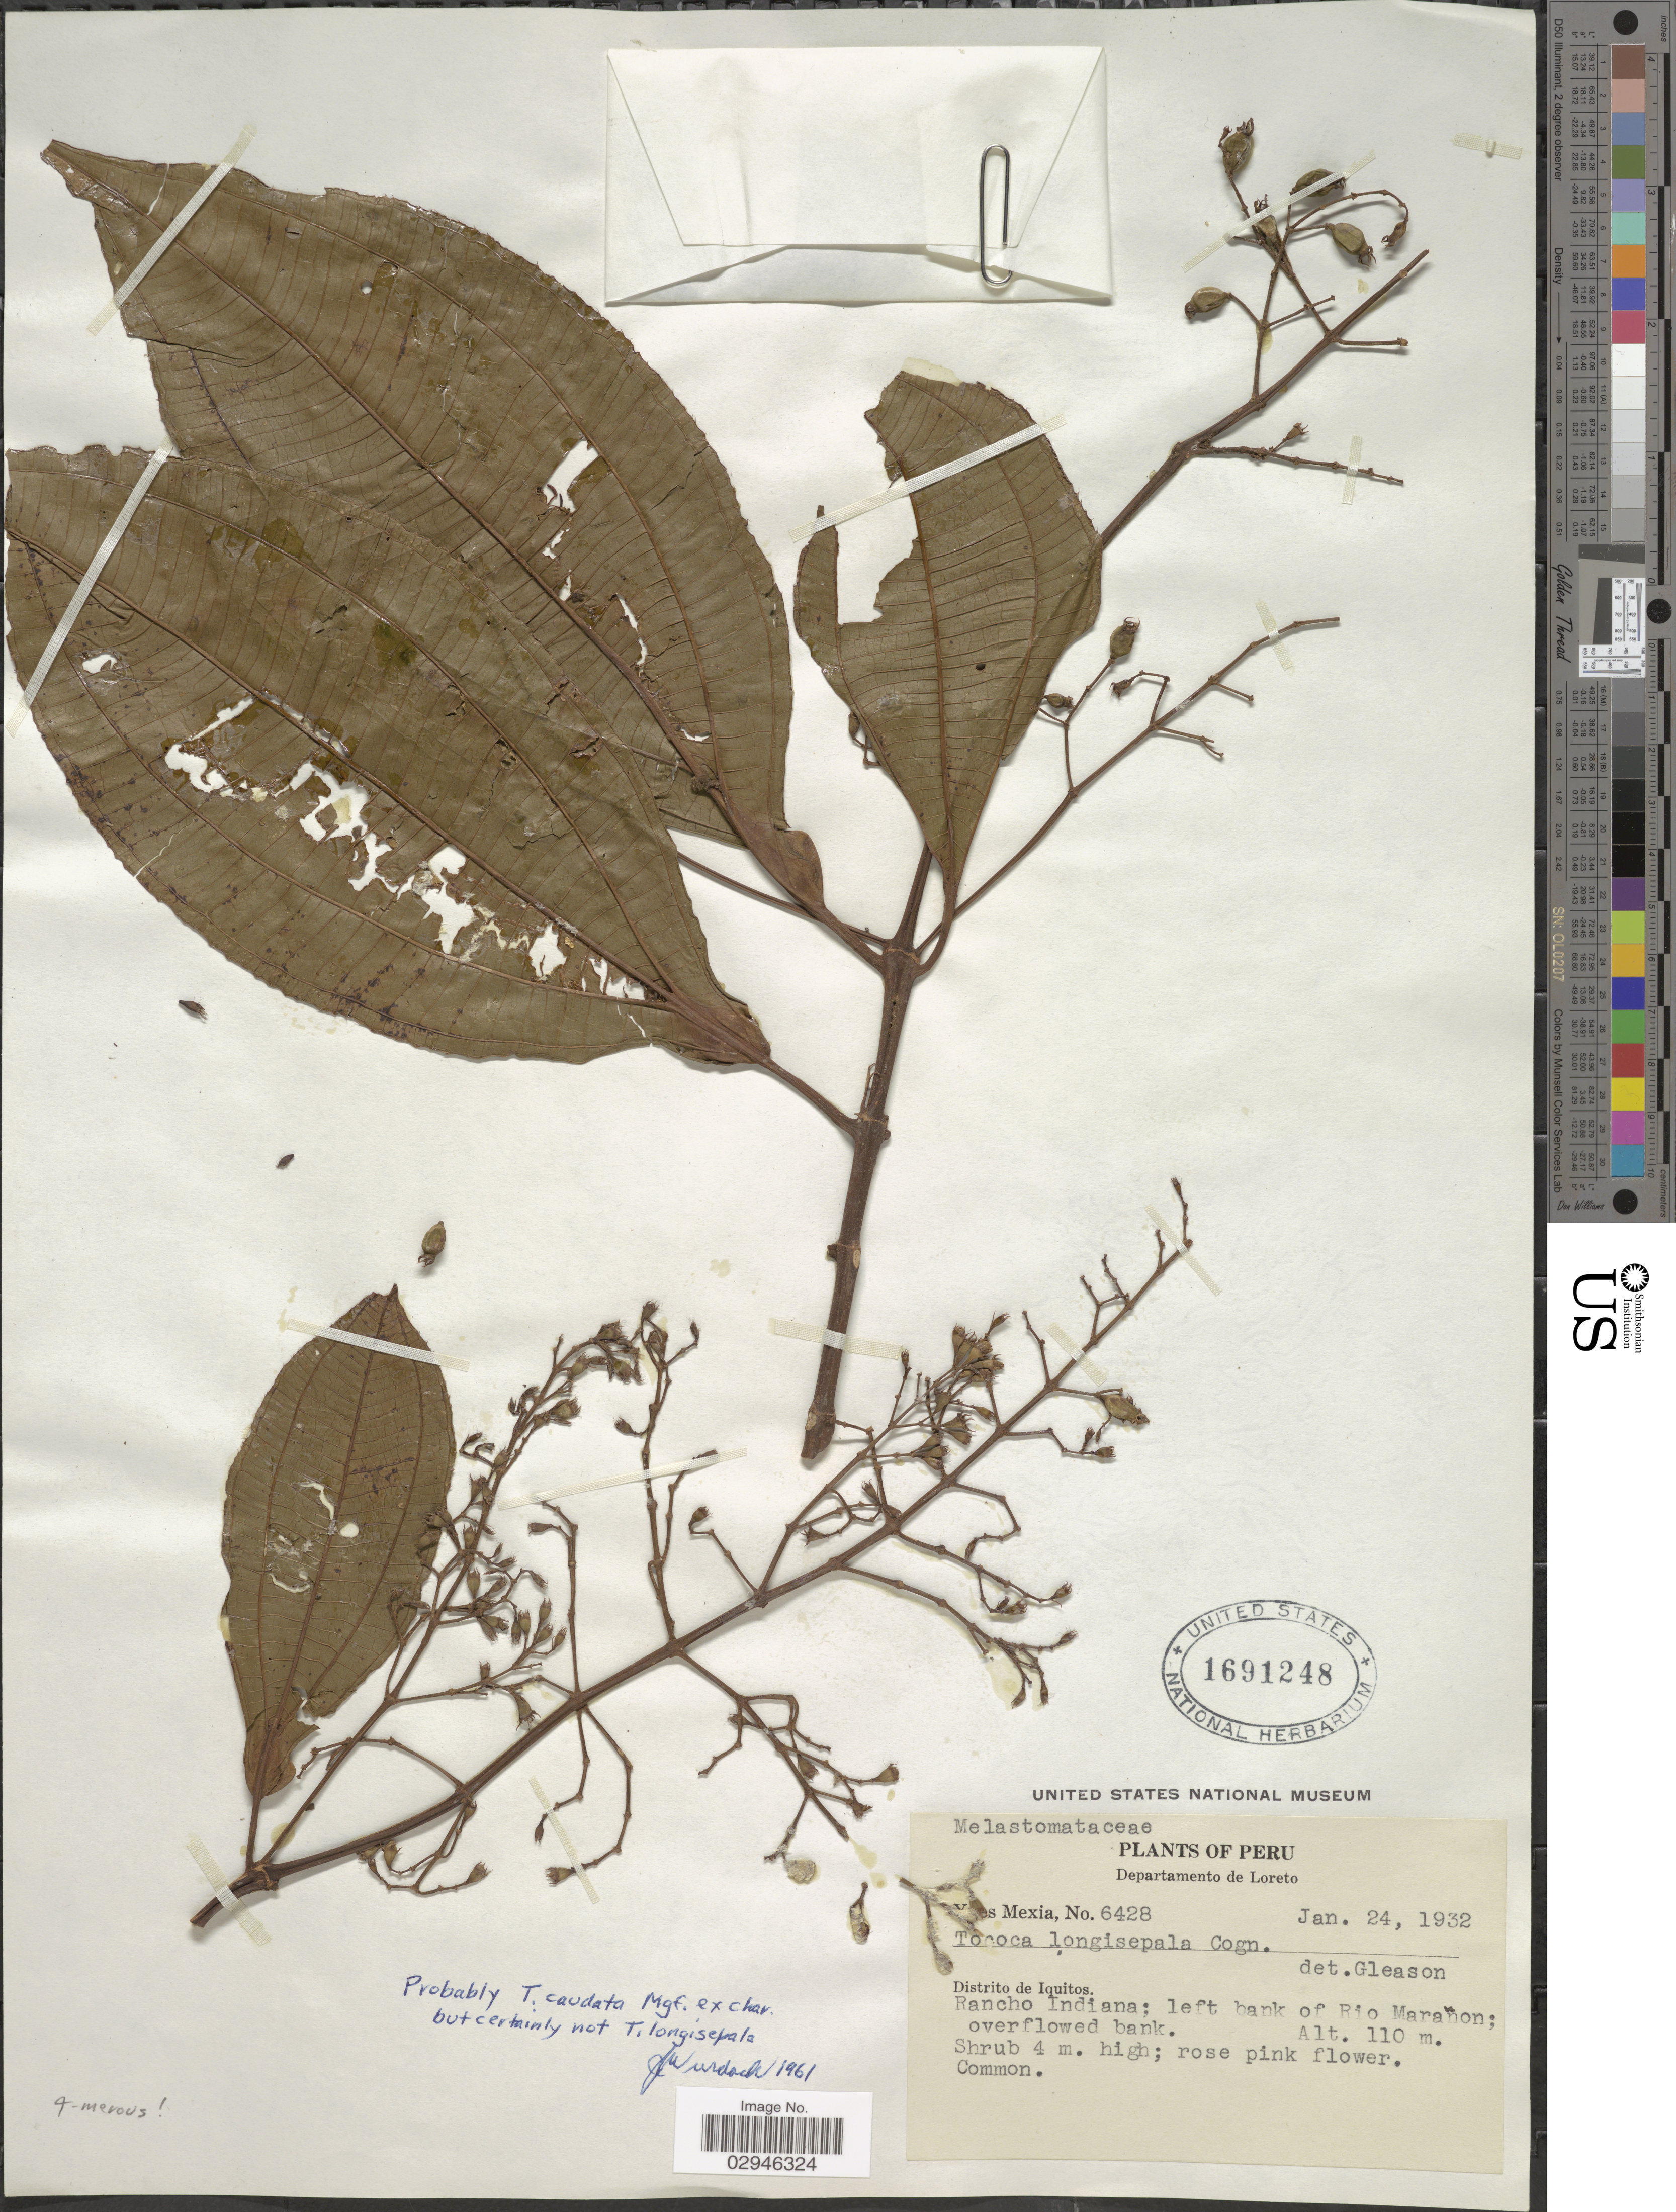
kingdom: Plantae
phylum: Tracheophyta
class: Magnoliopsida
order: Myrtales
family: Melastomataceae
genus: Tococa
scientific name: Tococa caudata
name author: Markgr.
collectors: Y. Mexia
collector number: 6428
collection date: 1932-01-24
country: Peru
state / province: Loreto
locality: Departamento de Loreto, Distrito de Iquitos, Rancho Indiana: left bank of Rio Marañon.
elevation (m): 110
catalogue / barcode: US 1691248